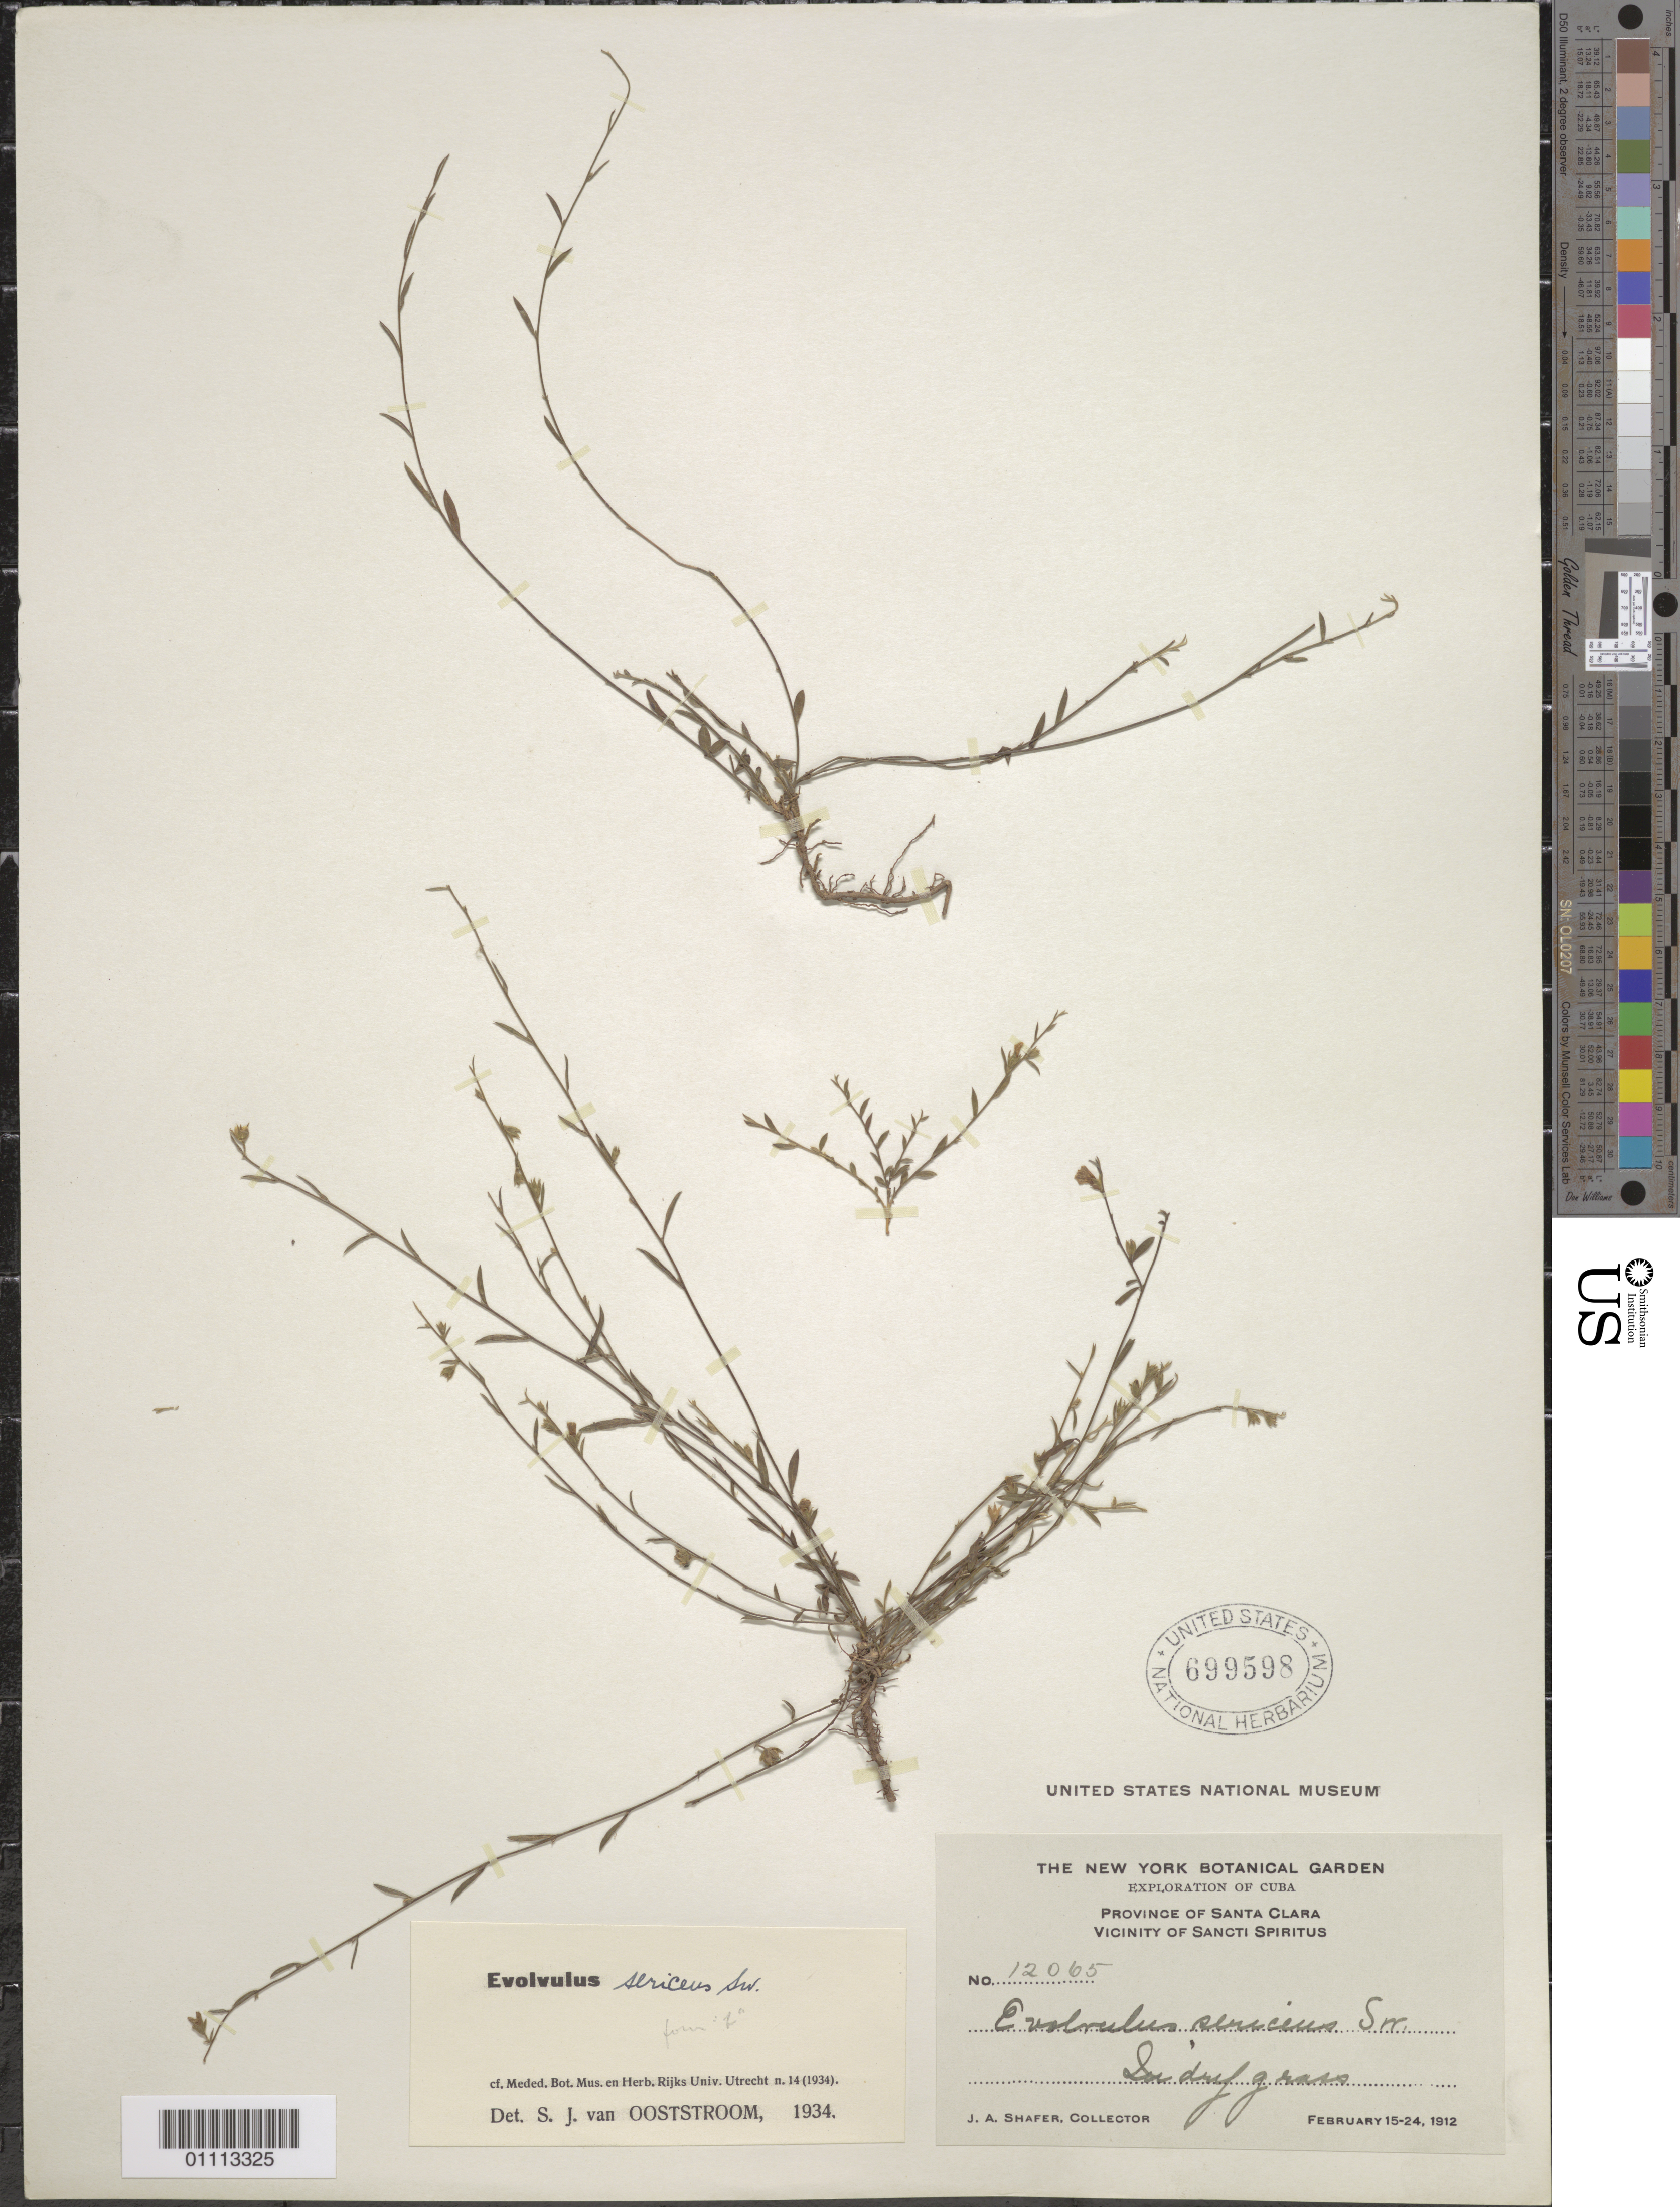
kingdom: Plantae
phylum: Tracheophyta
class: Magnoliopsida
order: Solanales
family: Convolvulaceae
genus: Evolvulus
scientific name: Evolvulus sericeus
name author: Sw.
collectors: J. A. Shafer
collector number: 12065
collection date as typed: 15 Feb 1912 to 24 Feb 1912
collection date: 1912-02-15/1912-02-24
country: Cuba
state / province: Sancti Spiritus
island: Cuba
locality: Vicinity of Sancti Spiritus In dry grass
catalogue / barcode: US 699598